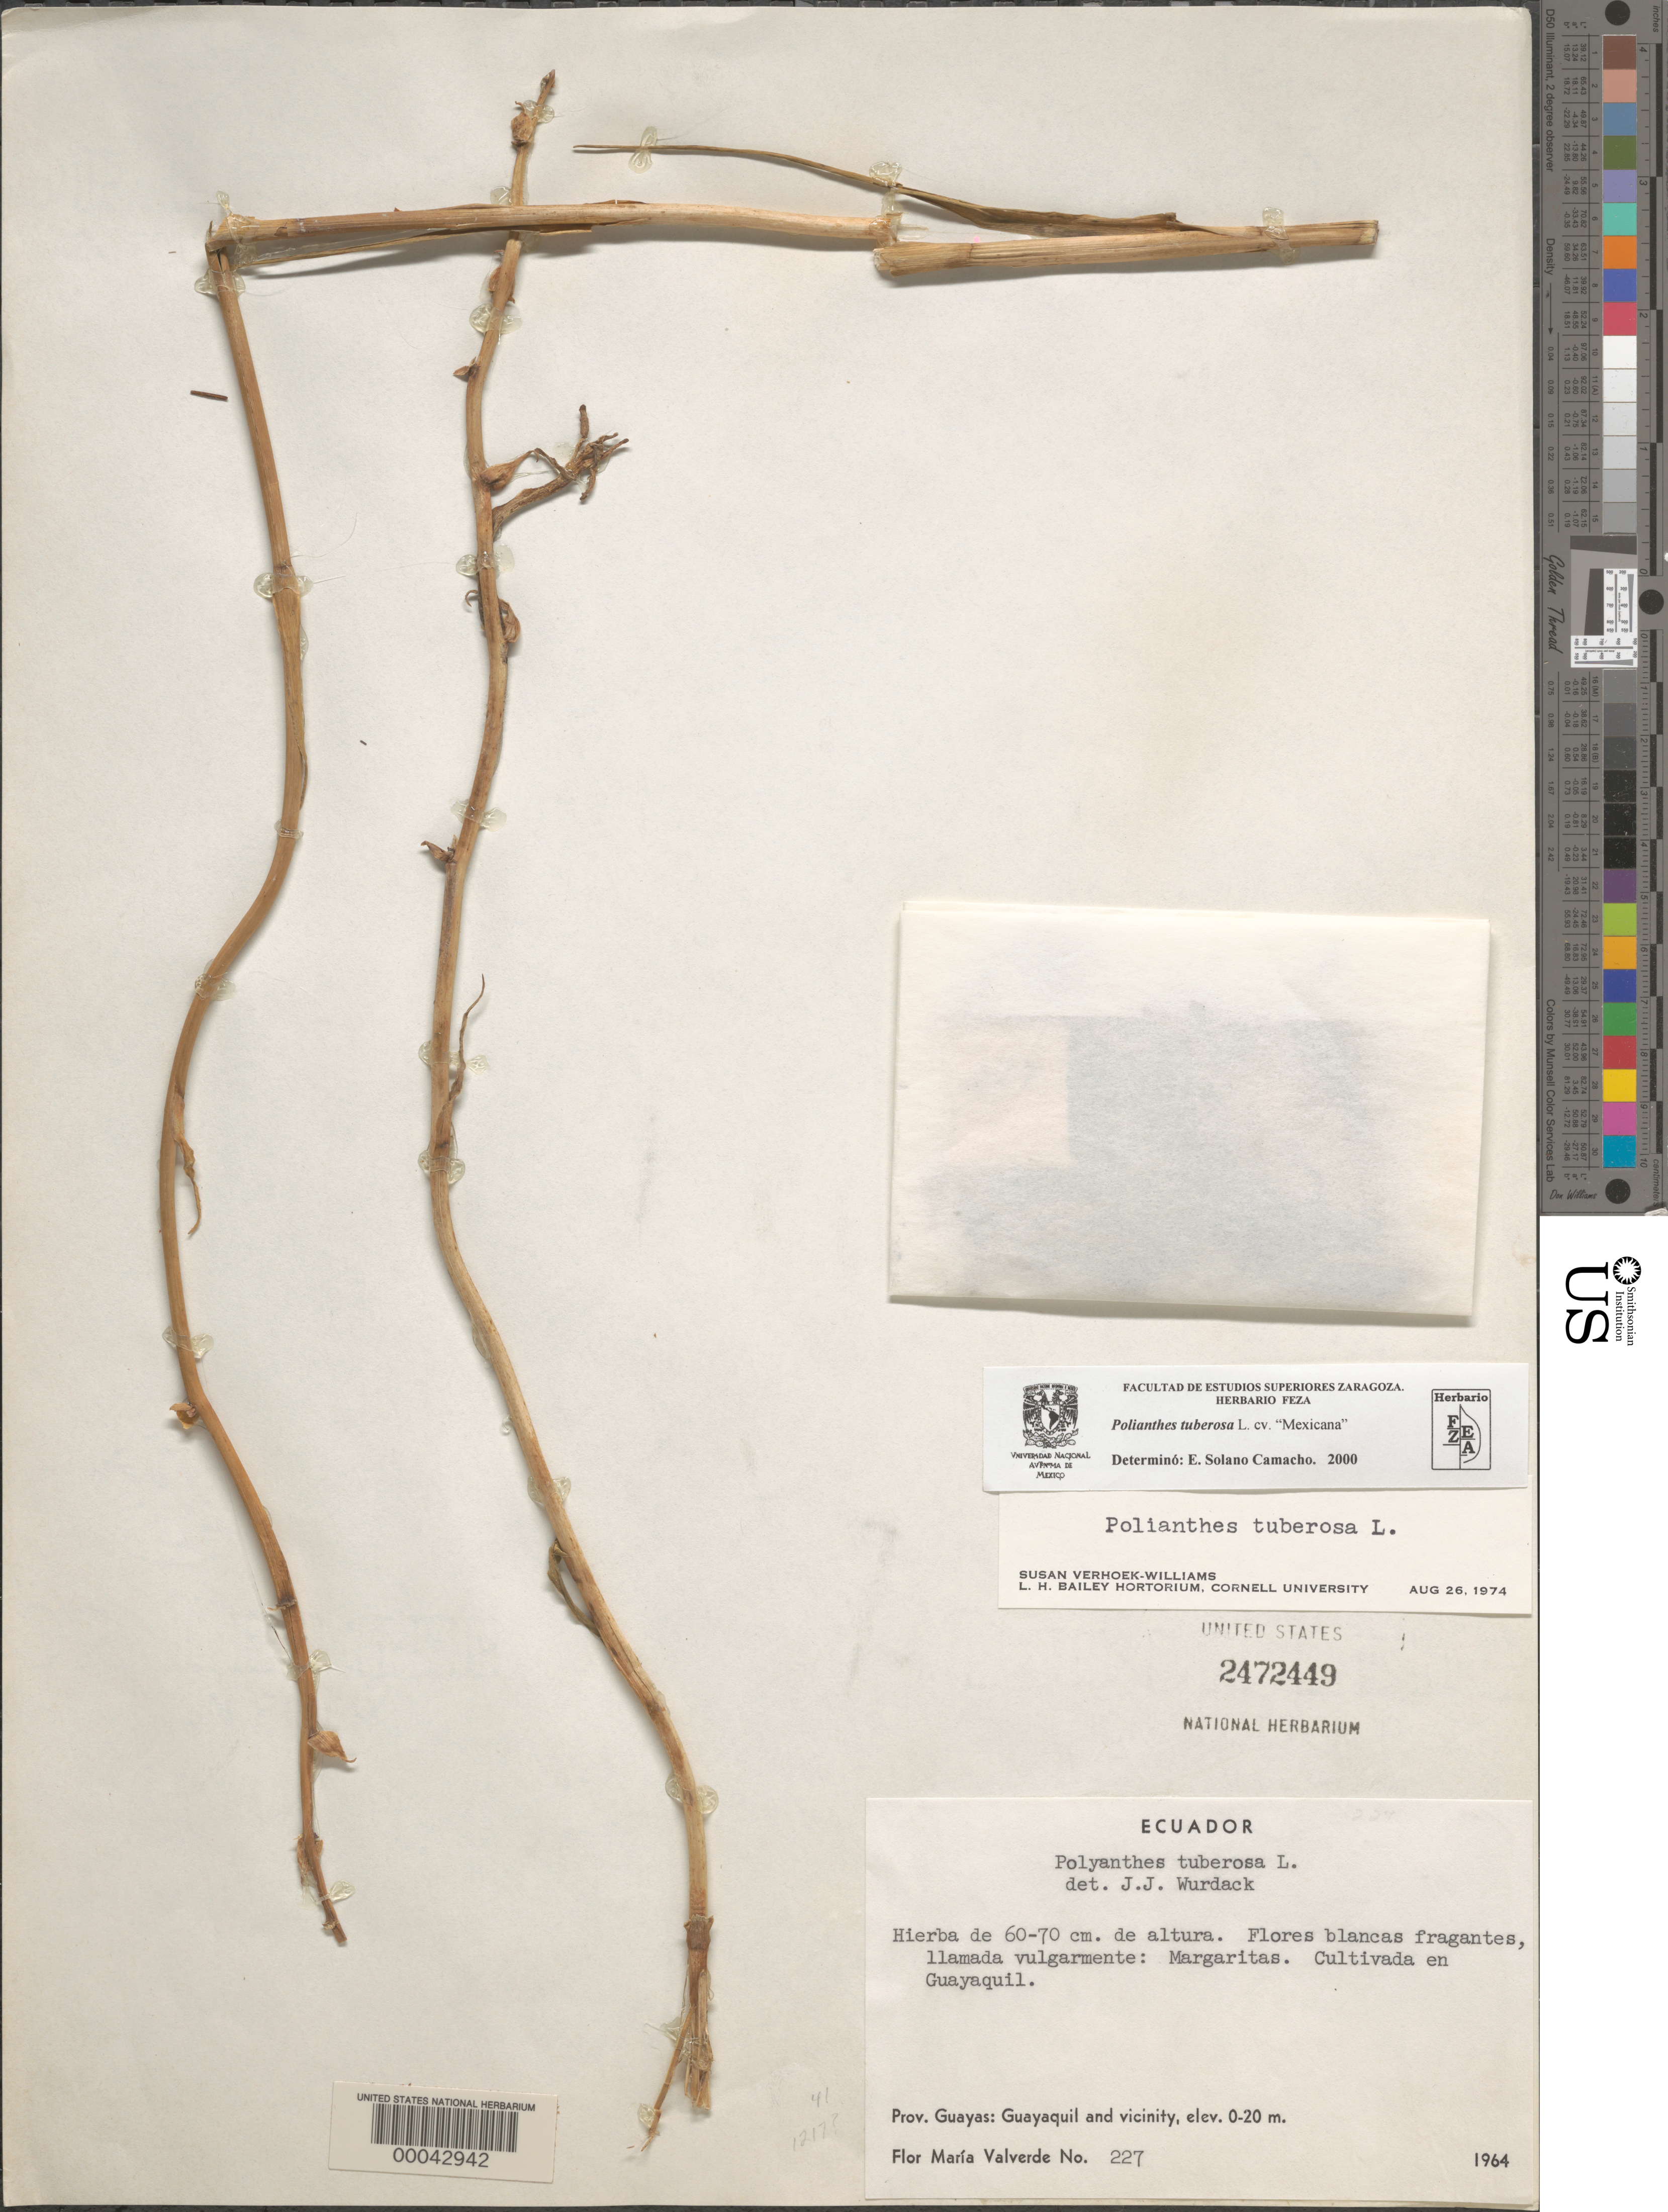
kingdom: Plantae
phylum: Tracheophyta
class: Liliopsida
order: Asparagales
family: Asparagaceae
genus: Polianthes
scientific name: Polianthes tuberosa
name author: L.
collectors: F. M. Valverde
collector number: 227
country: Ecuador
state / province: Guayas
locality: Guayaquil, Margaritas.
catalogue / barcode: US 2472449